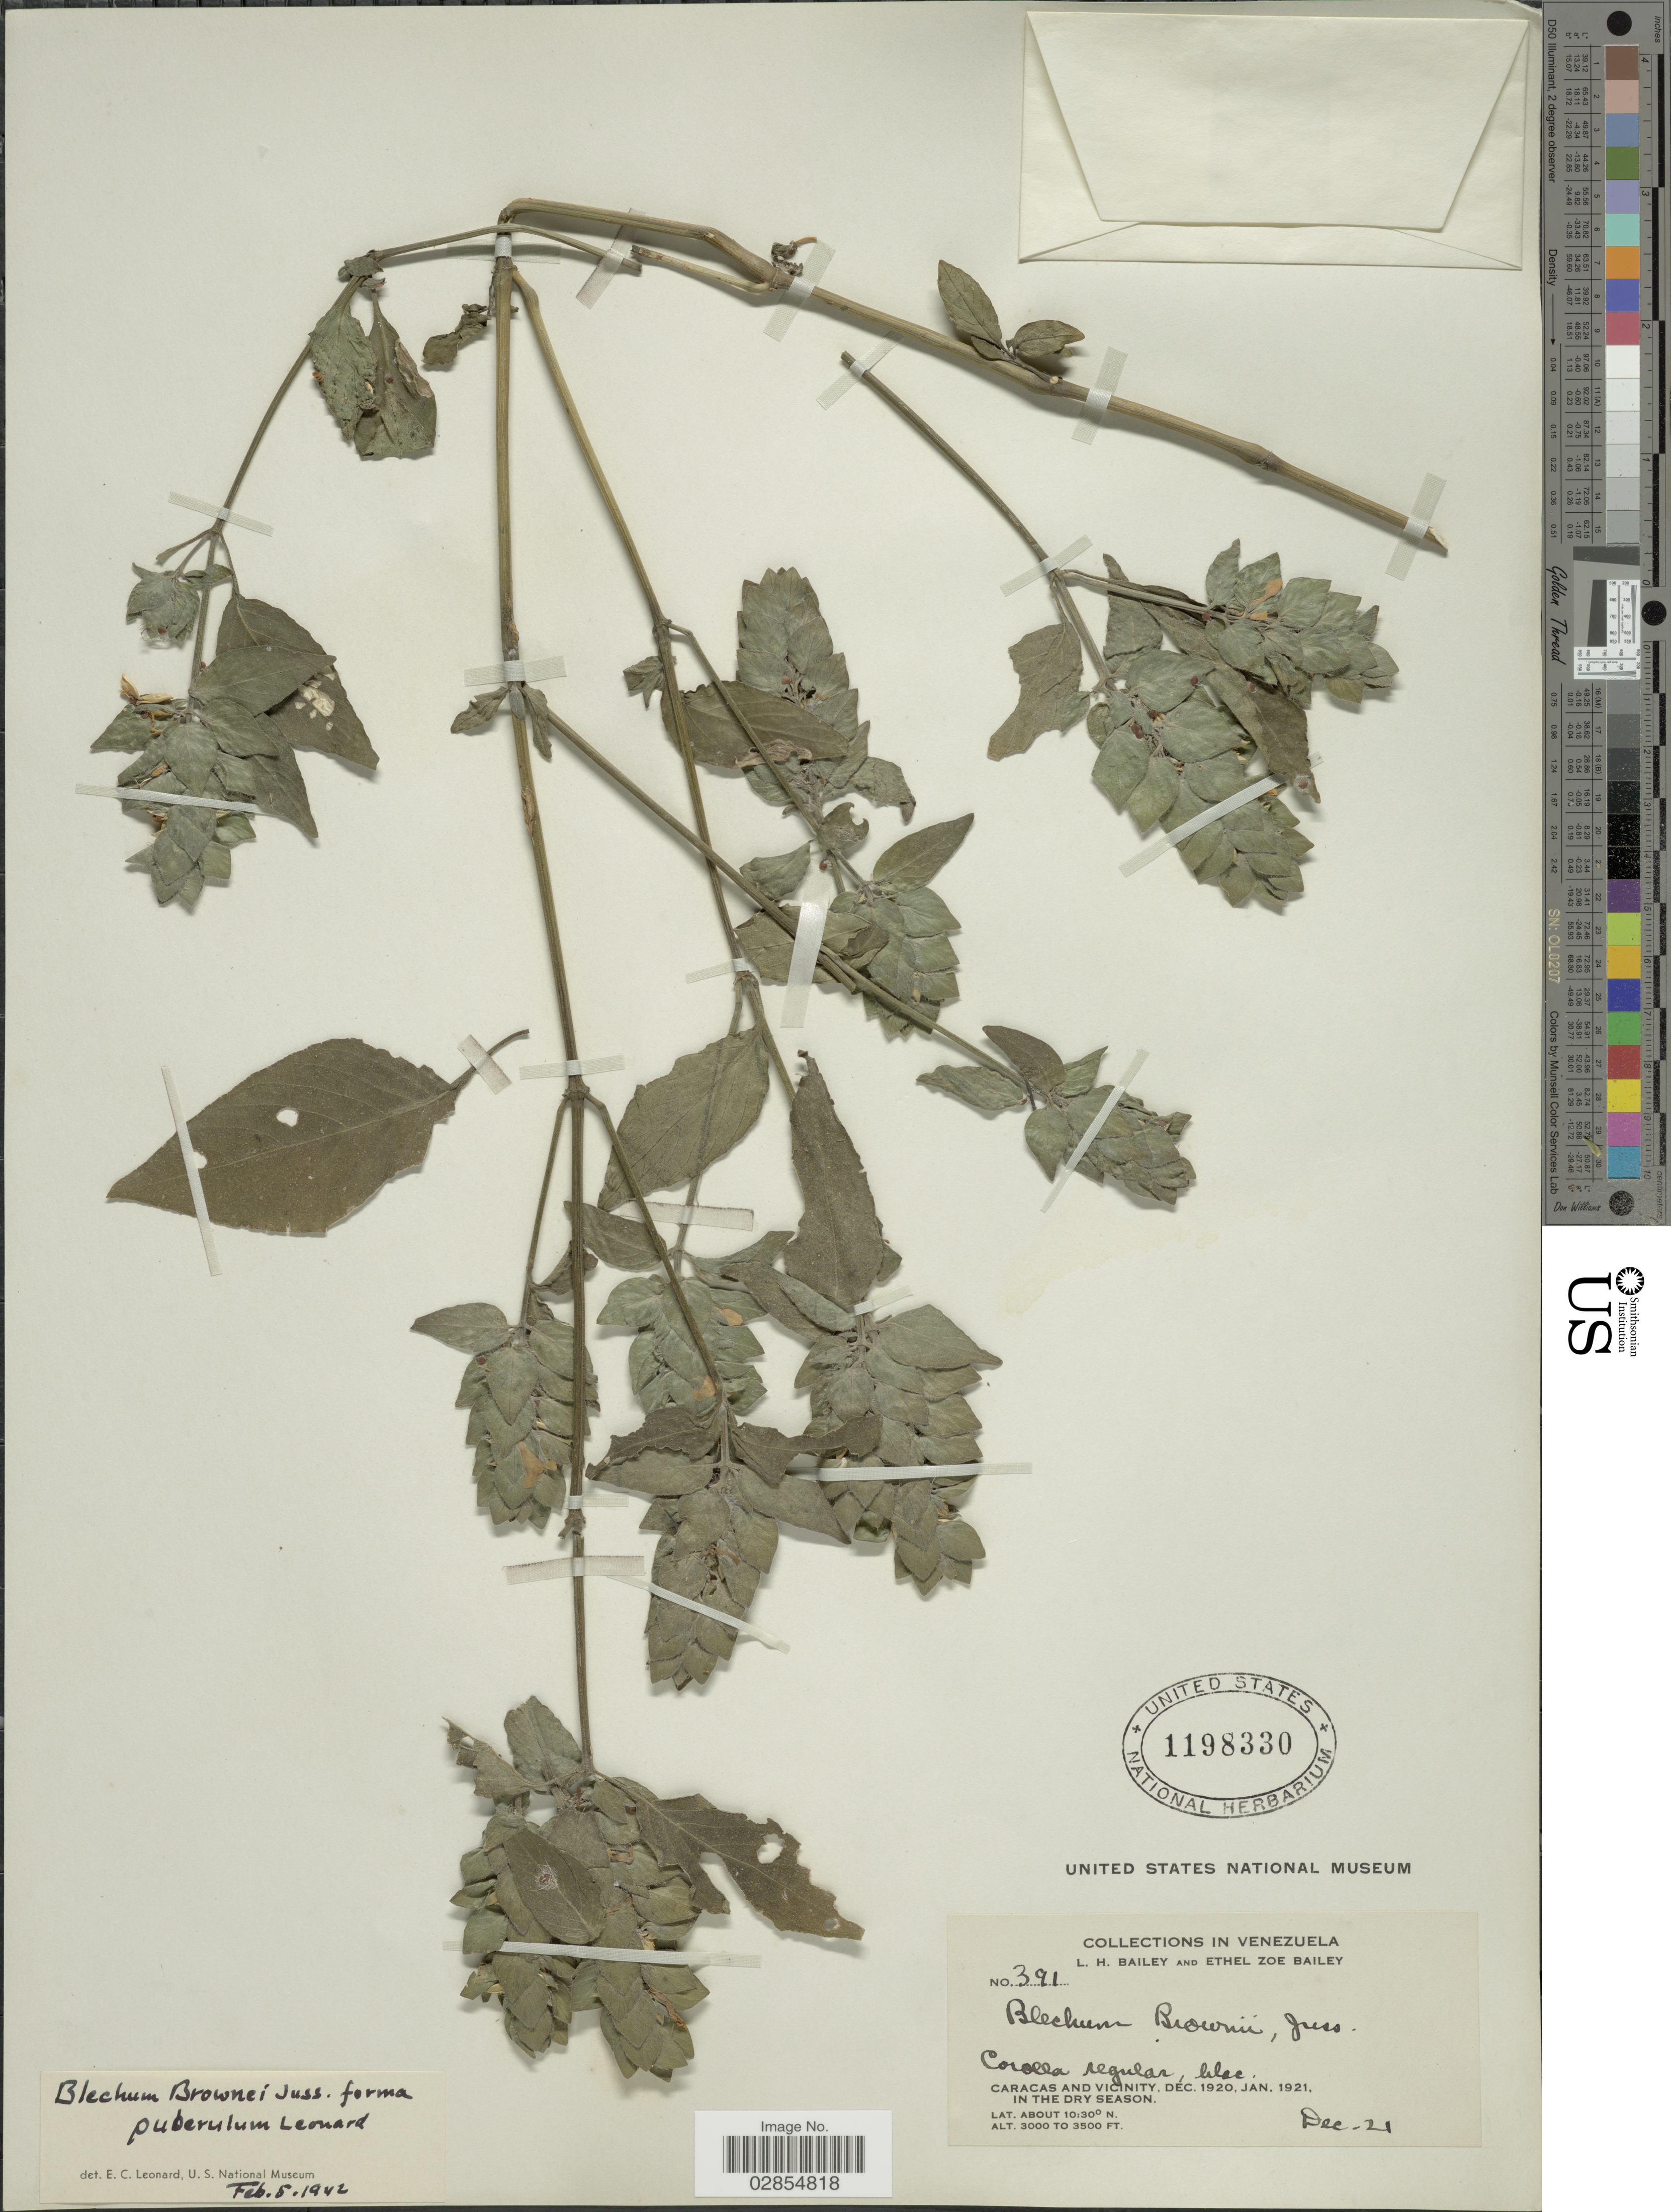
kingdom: Plantae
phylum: Tracheophyta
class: Magnoliopsida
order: Lamiales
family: Acanthaceae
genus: Blechum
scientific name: Blechum pyramidatum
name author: (Lam.) Urb.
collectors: L. H. Bailey & E. Z. Bailey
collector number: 391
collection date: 1920-12-21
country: Venezuela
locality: Caracas and Vicinity.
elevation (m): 914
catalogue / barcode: US 1198330